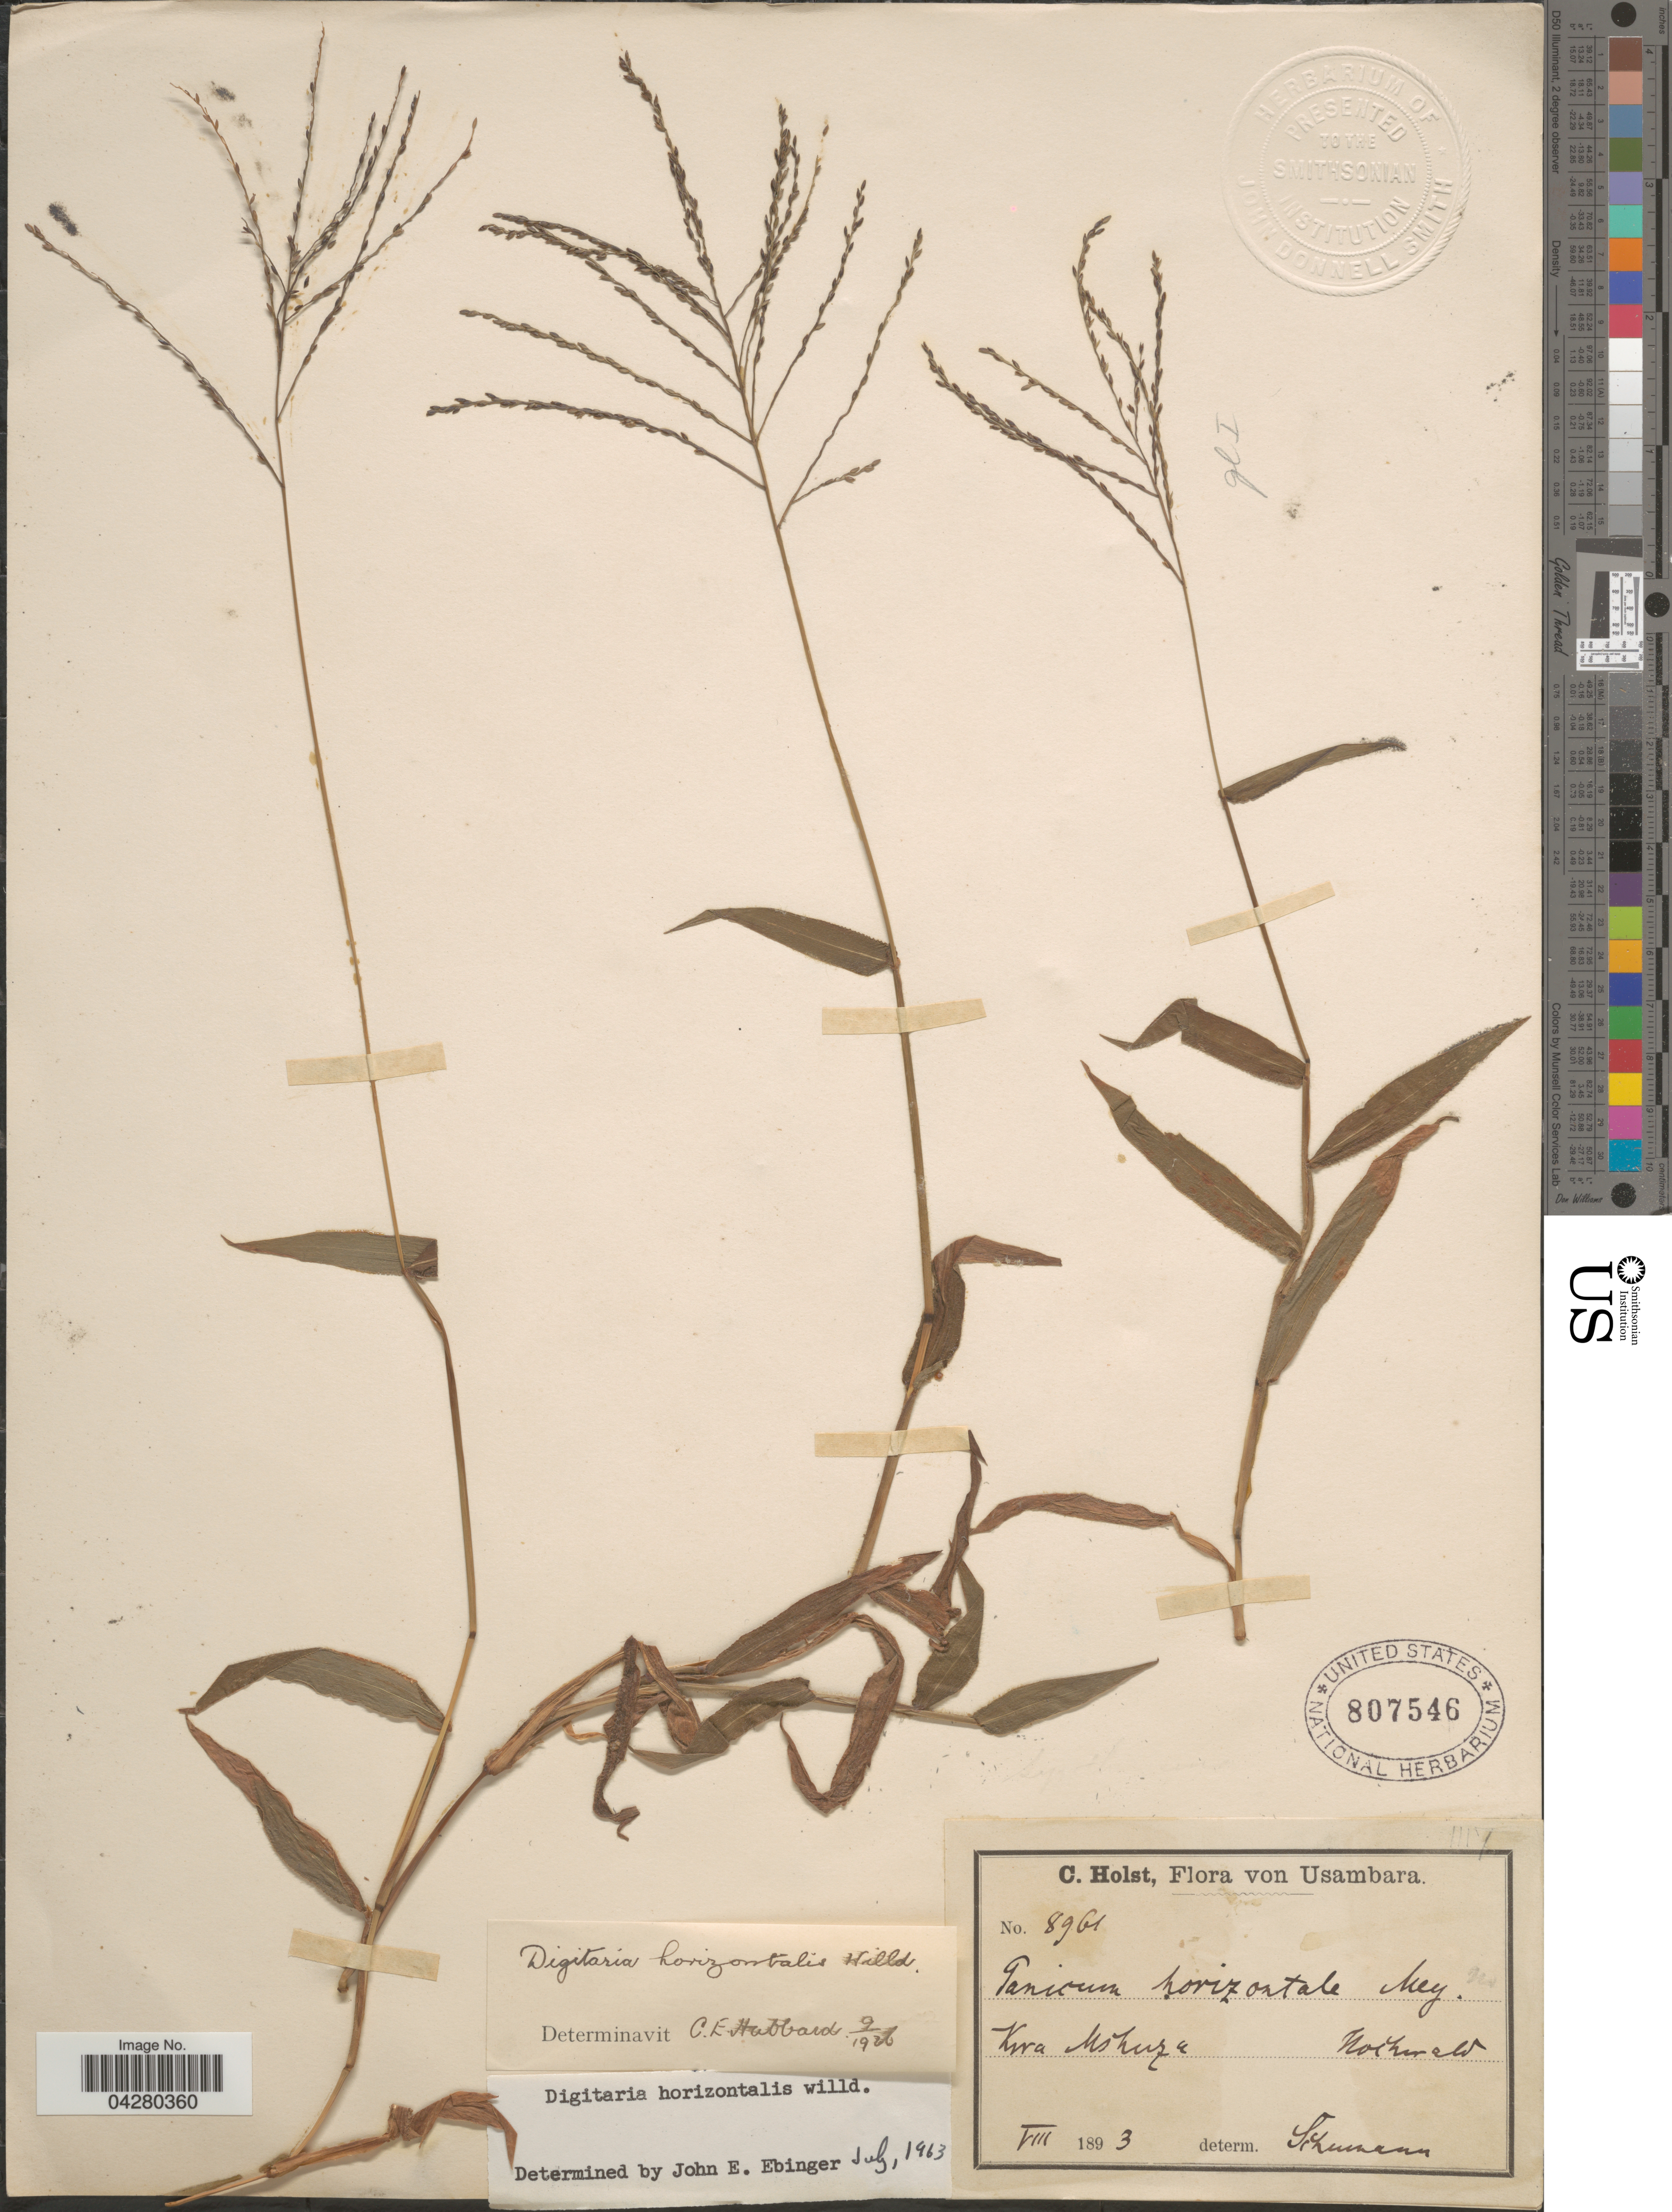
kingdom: Plantae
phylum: Tracheophyta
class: Liliopsida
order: Poales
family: Poaceae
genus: Digitaria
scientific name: Digitaria horizontalis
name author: Willd.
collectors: C. H. Holst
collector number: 8961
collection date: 1893-08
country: Tanzania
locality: Usambara. Kira Mkunya.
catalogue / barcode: US 807546